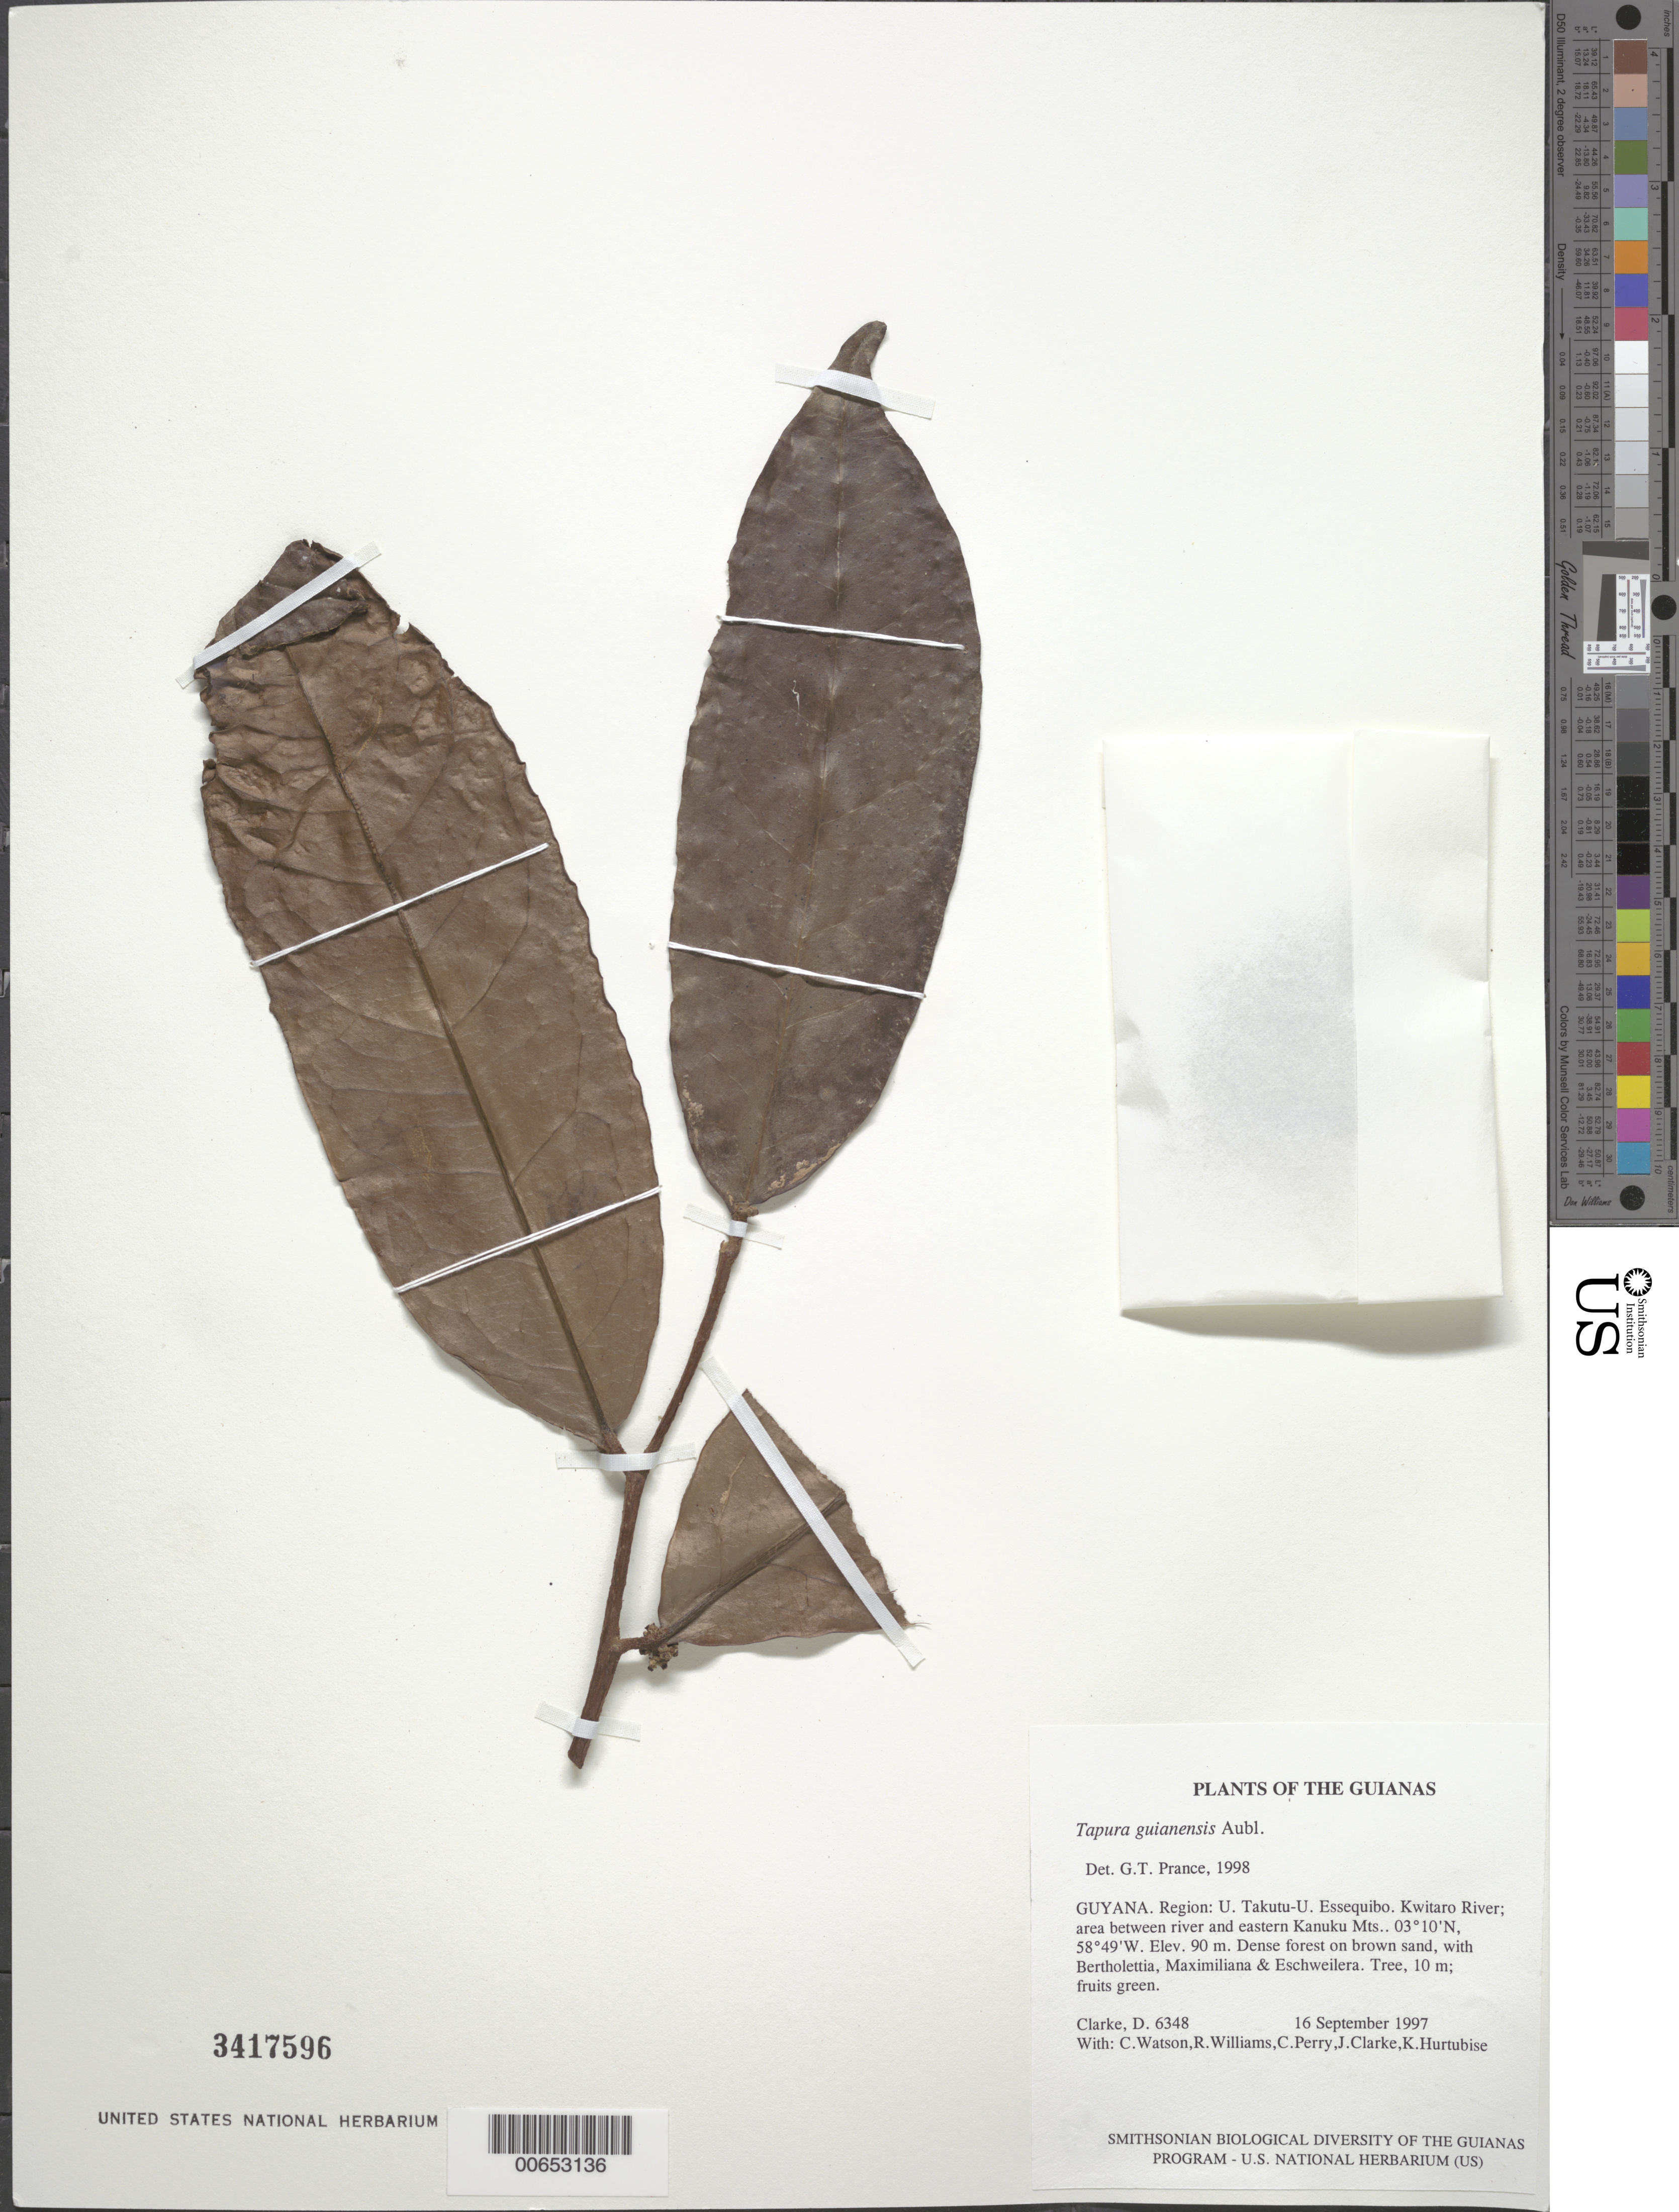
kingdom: Plantae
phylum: Tracheophyta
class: Magnoliopsida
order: Malpighiales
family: Dichapetalaceae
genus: Tapura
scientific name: Tapura guianensis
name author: Aubl.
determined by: Prance, G. T.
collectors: H. D. Clarke, C. Watson, R. Williams, C. Perry, J. Clarke & K. Hurtubise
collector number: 6348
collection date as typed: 16 September 1997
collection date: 1997-09-16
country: Guyana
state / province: U. Takutu-U. Essequibo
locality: Kwitaro River; area between river and eastern Kanuku Mts.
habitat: Dense forest on brown sand, with Bertholettia, Maximiliana & Eschweilera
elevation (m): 90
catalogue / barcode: US 3417596